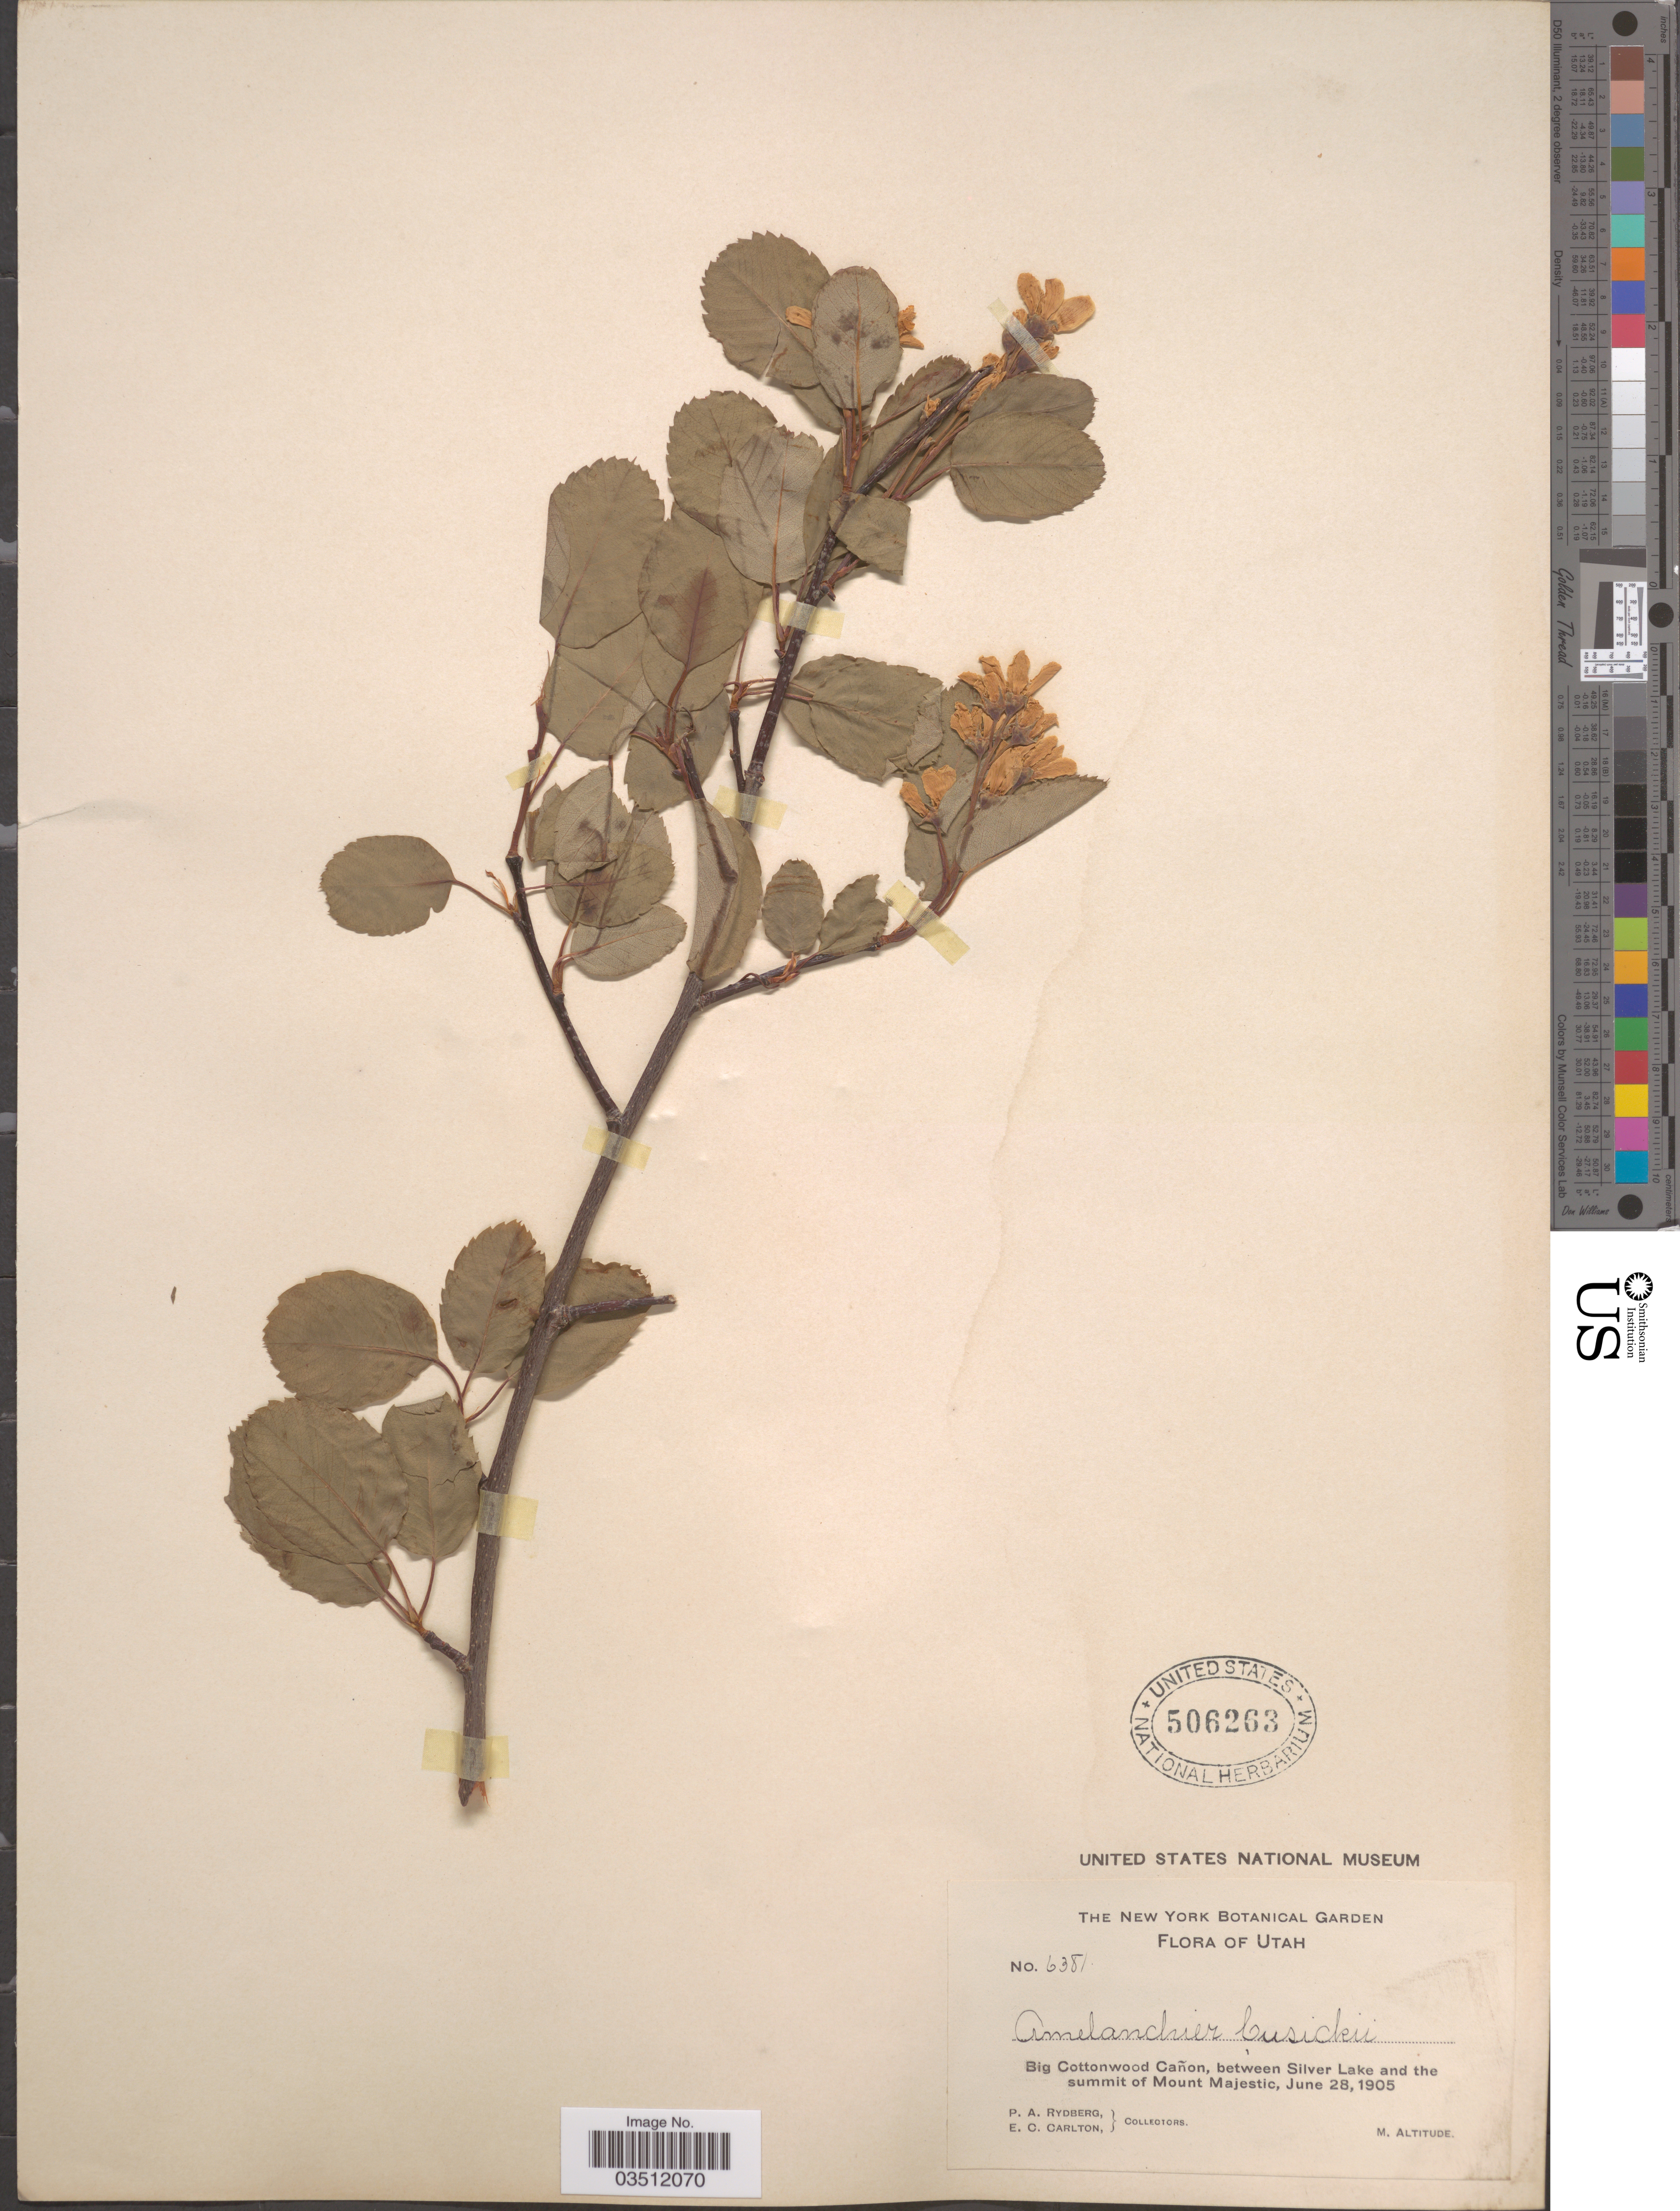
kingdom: Plantae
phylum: Tracheophyta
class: Magnoliopsida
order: Rosales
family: Rosaceae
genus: Amelanchier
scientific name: Amelanchier elliptica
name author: A. Nelson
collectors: P. A. Rydberg & E. Carlton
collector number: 6381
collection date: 1905-06-28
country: United States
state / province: Utah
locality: Big Cottonwood Cañon, between Silver Lake and the summit of Mount Majestic.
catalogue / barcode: US 506263